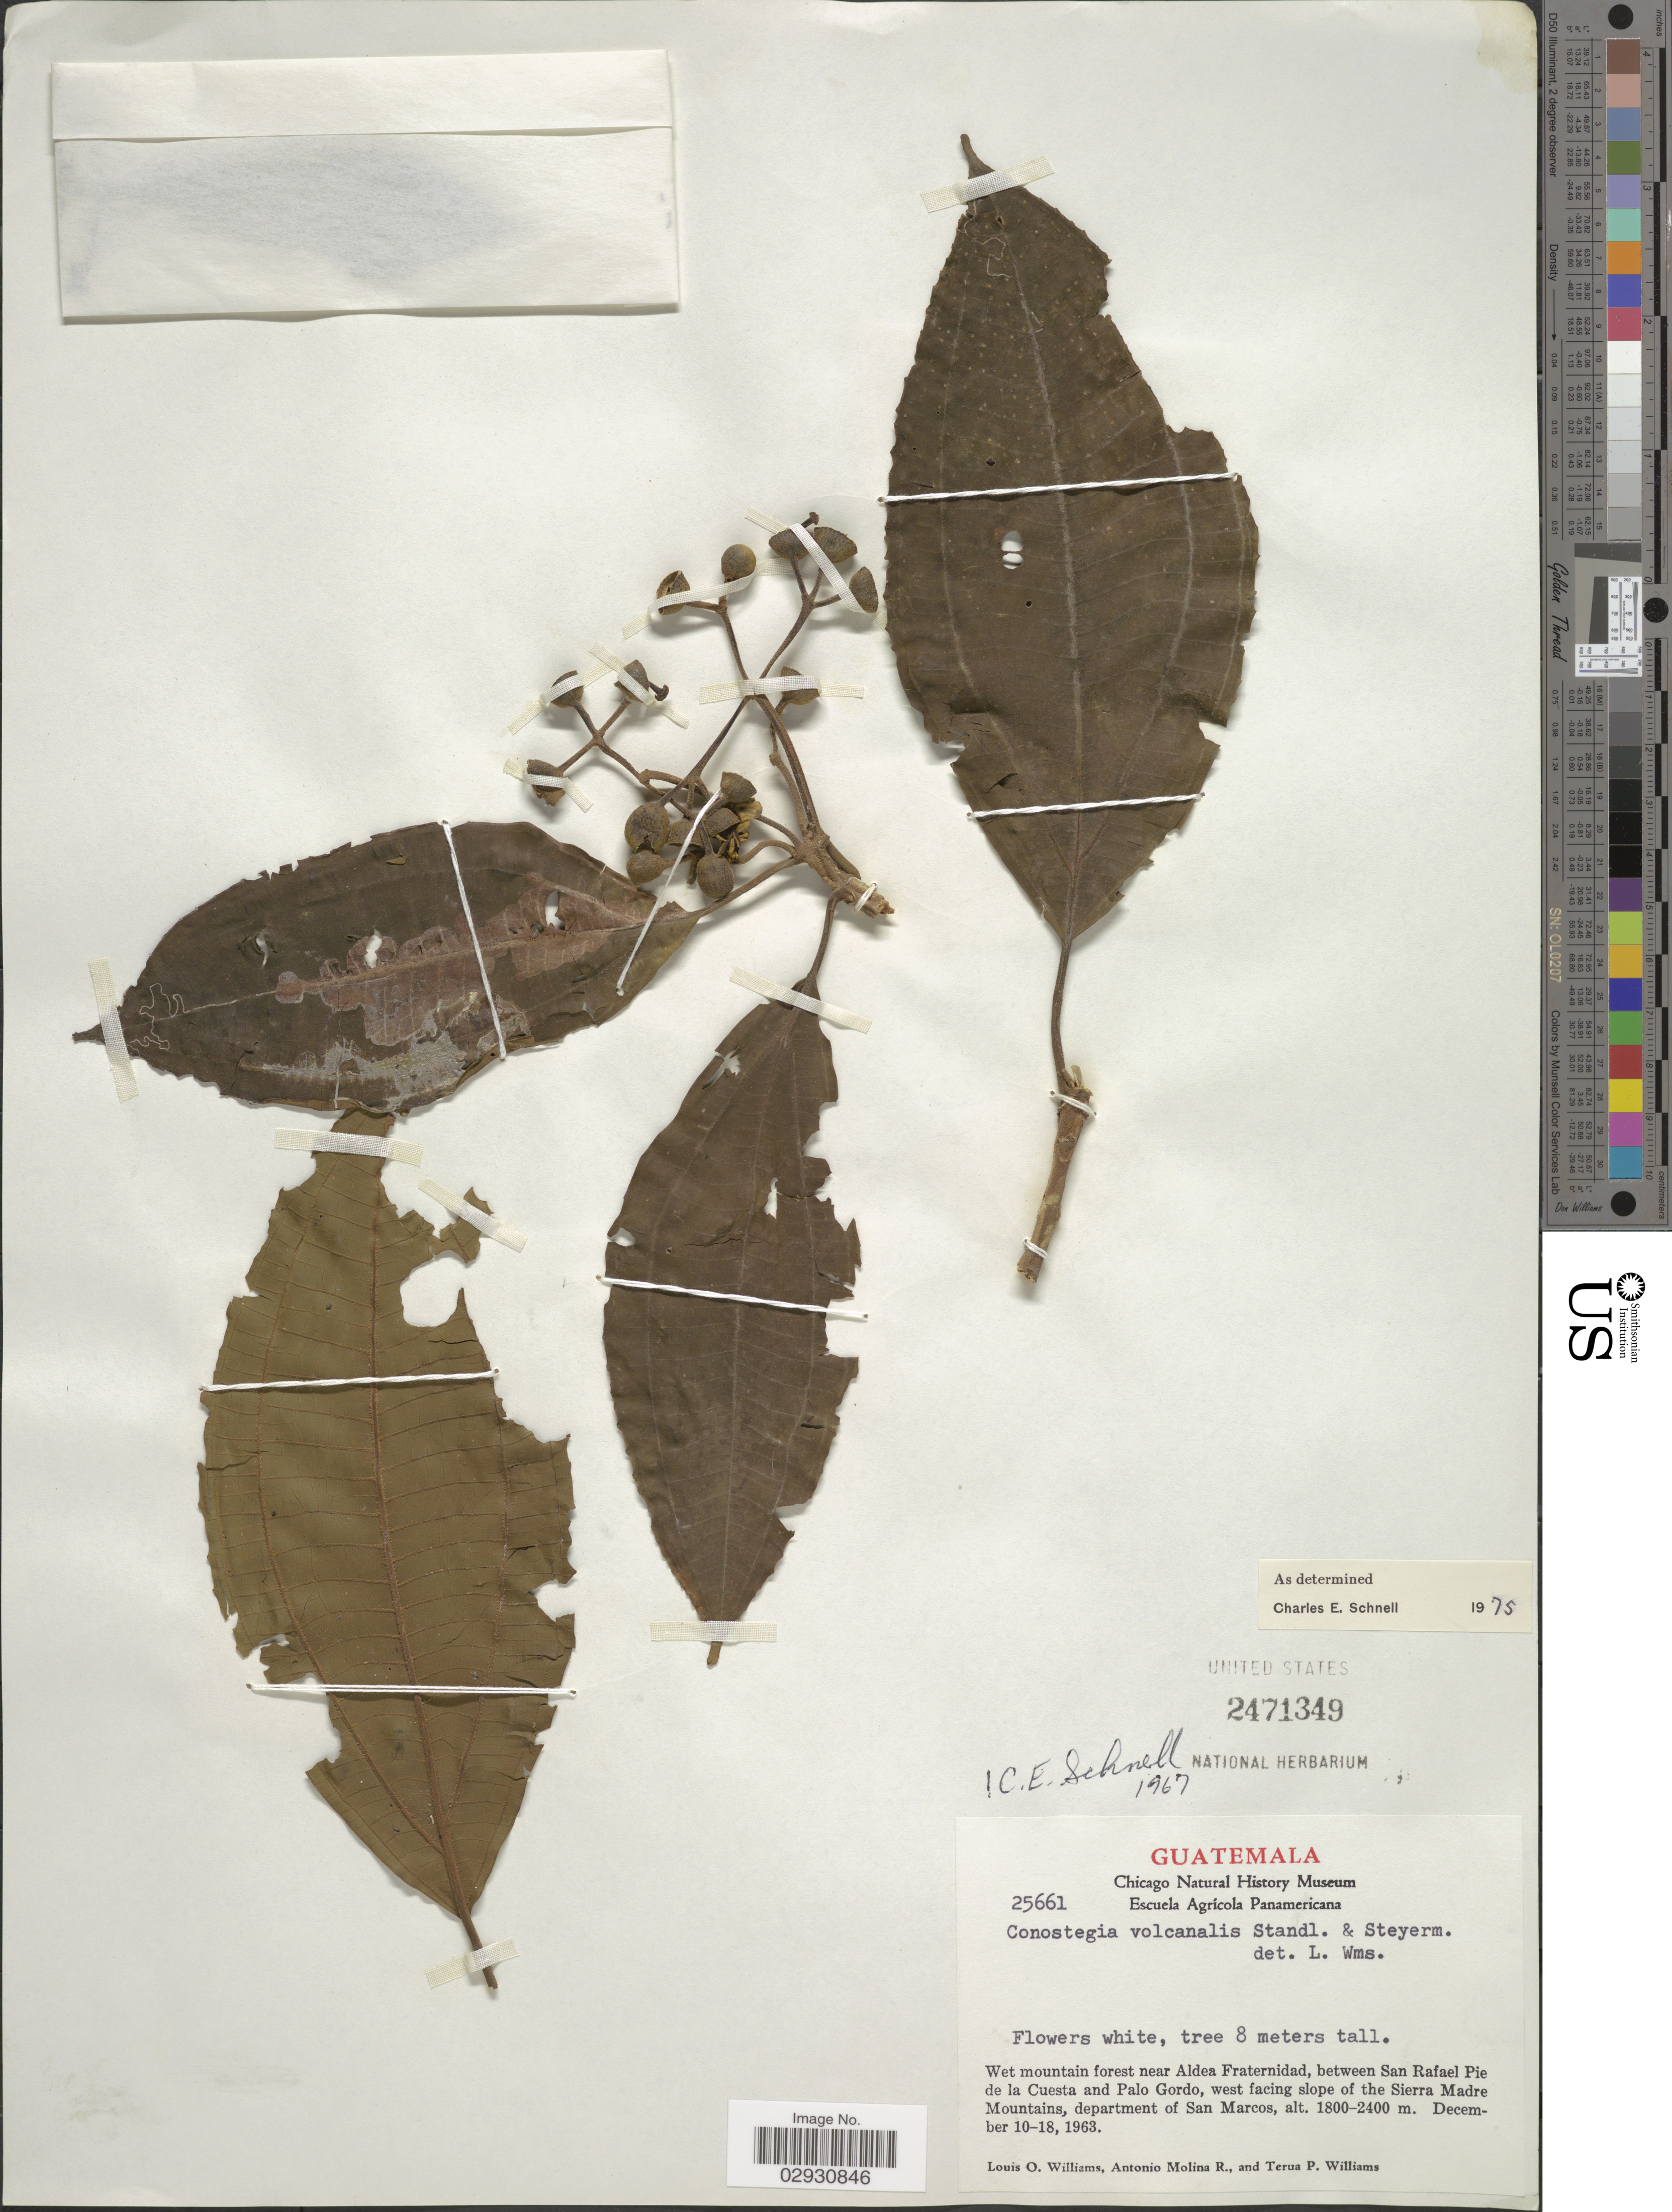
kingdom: Plantae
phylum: Tracheophyta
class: Magnoliopsida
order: Myrtales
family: Melastomataceae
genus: Conostegia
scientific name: Conostegia volcanalis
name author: Standl. & Steyerm.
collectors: L. O. Williams, A. Molina R. & T. P. Williams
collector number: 25661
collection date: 1963-12-10/1963-12-18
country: Guatemala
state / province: San Marcos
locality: Wet mountain forest near Aldea Fraternidad, between San Rafael Pie de la Cuesta and Palo Gordo, west facing slope of the Sierra Madre Mountains, department of San Marcos.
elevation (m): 1800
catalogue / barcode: US 2471349